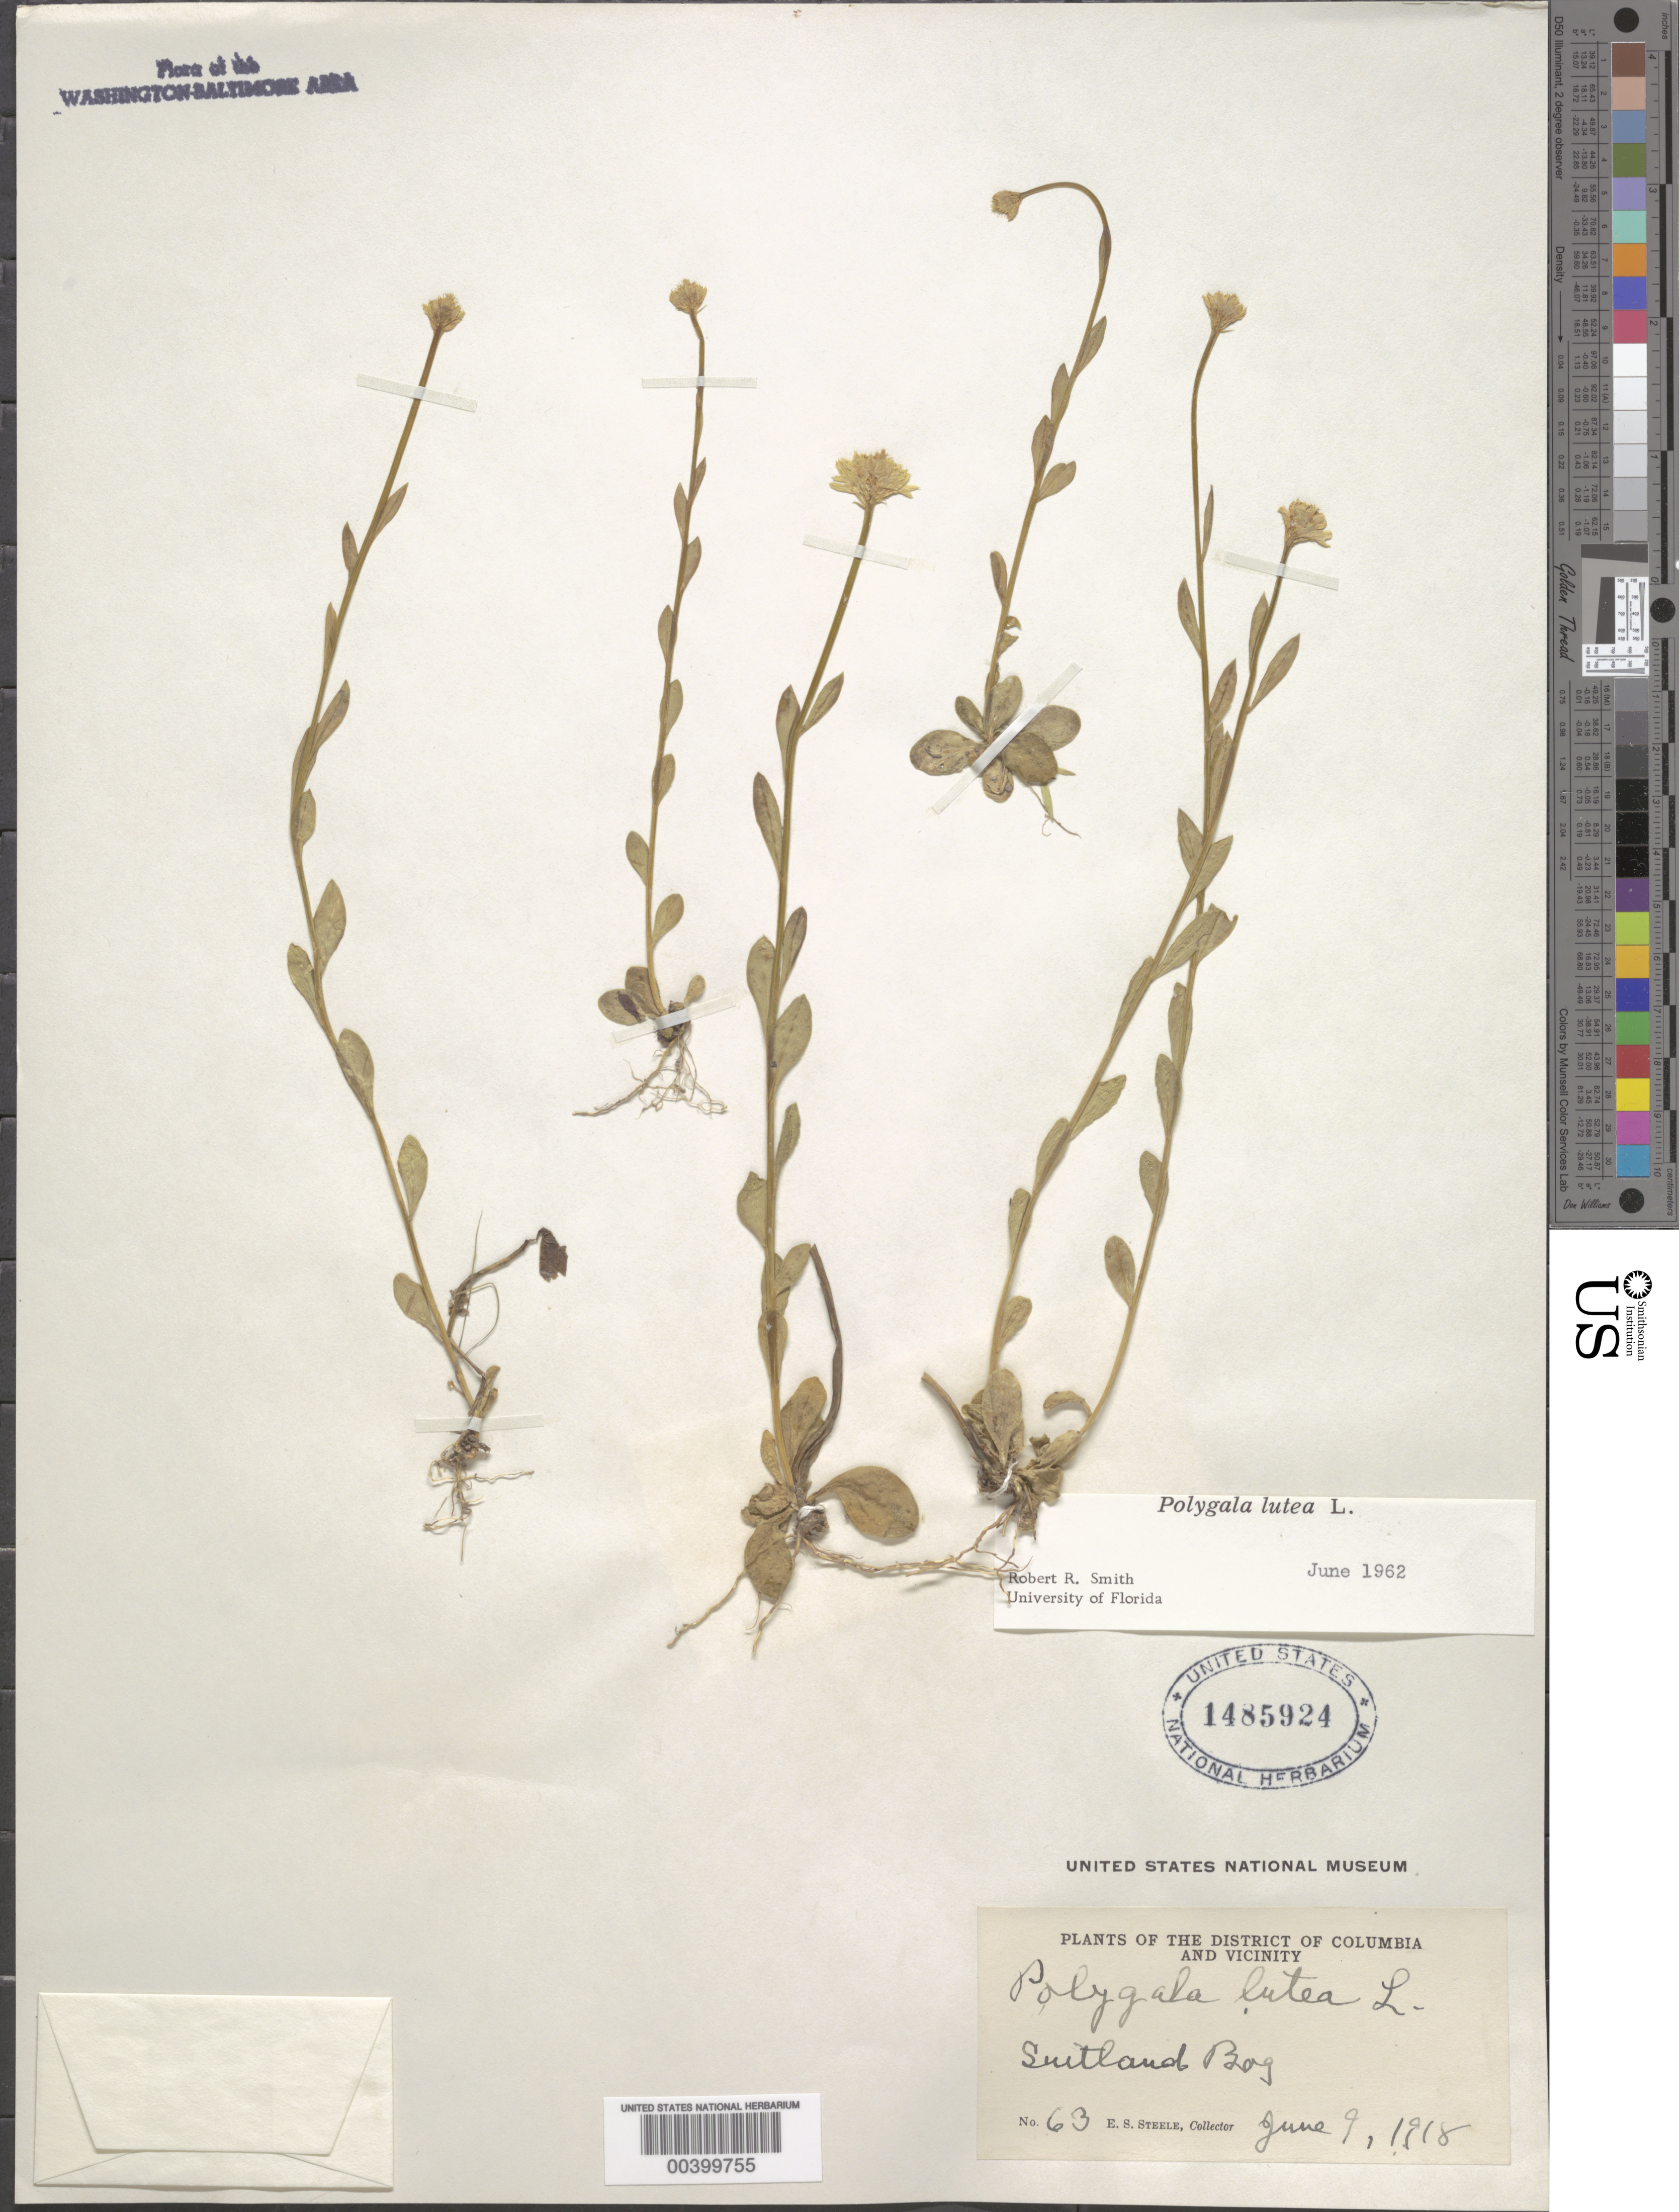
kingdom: Plantae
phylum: Tracheophyta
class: Magnoliopsida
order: Fabales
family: Polygalaceae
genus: Polygala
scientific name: Polygala lutea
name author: L.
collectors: E. Steele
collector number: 63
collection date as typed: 09 Jun 1918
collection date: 1918-06-09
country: United States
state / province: Maryland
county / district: Prince George's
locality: Suitland Bog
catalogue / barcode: US 1485924